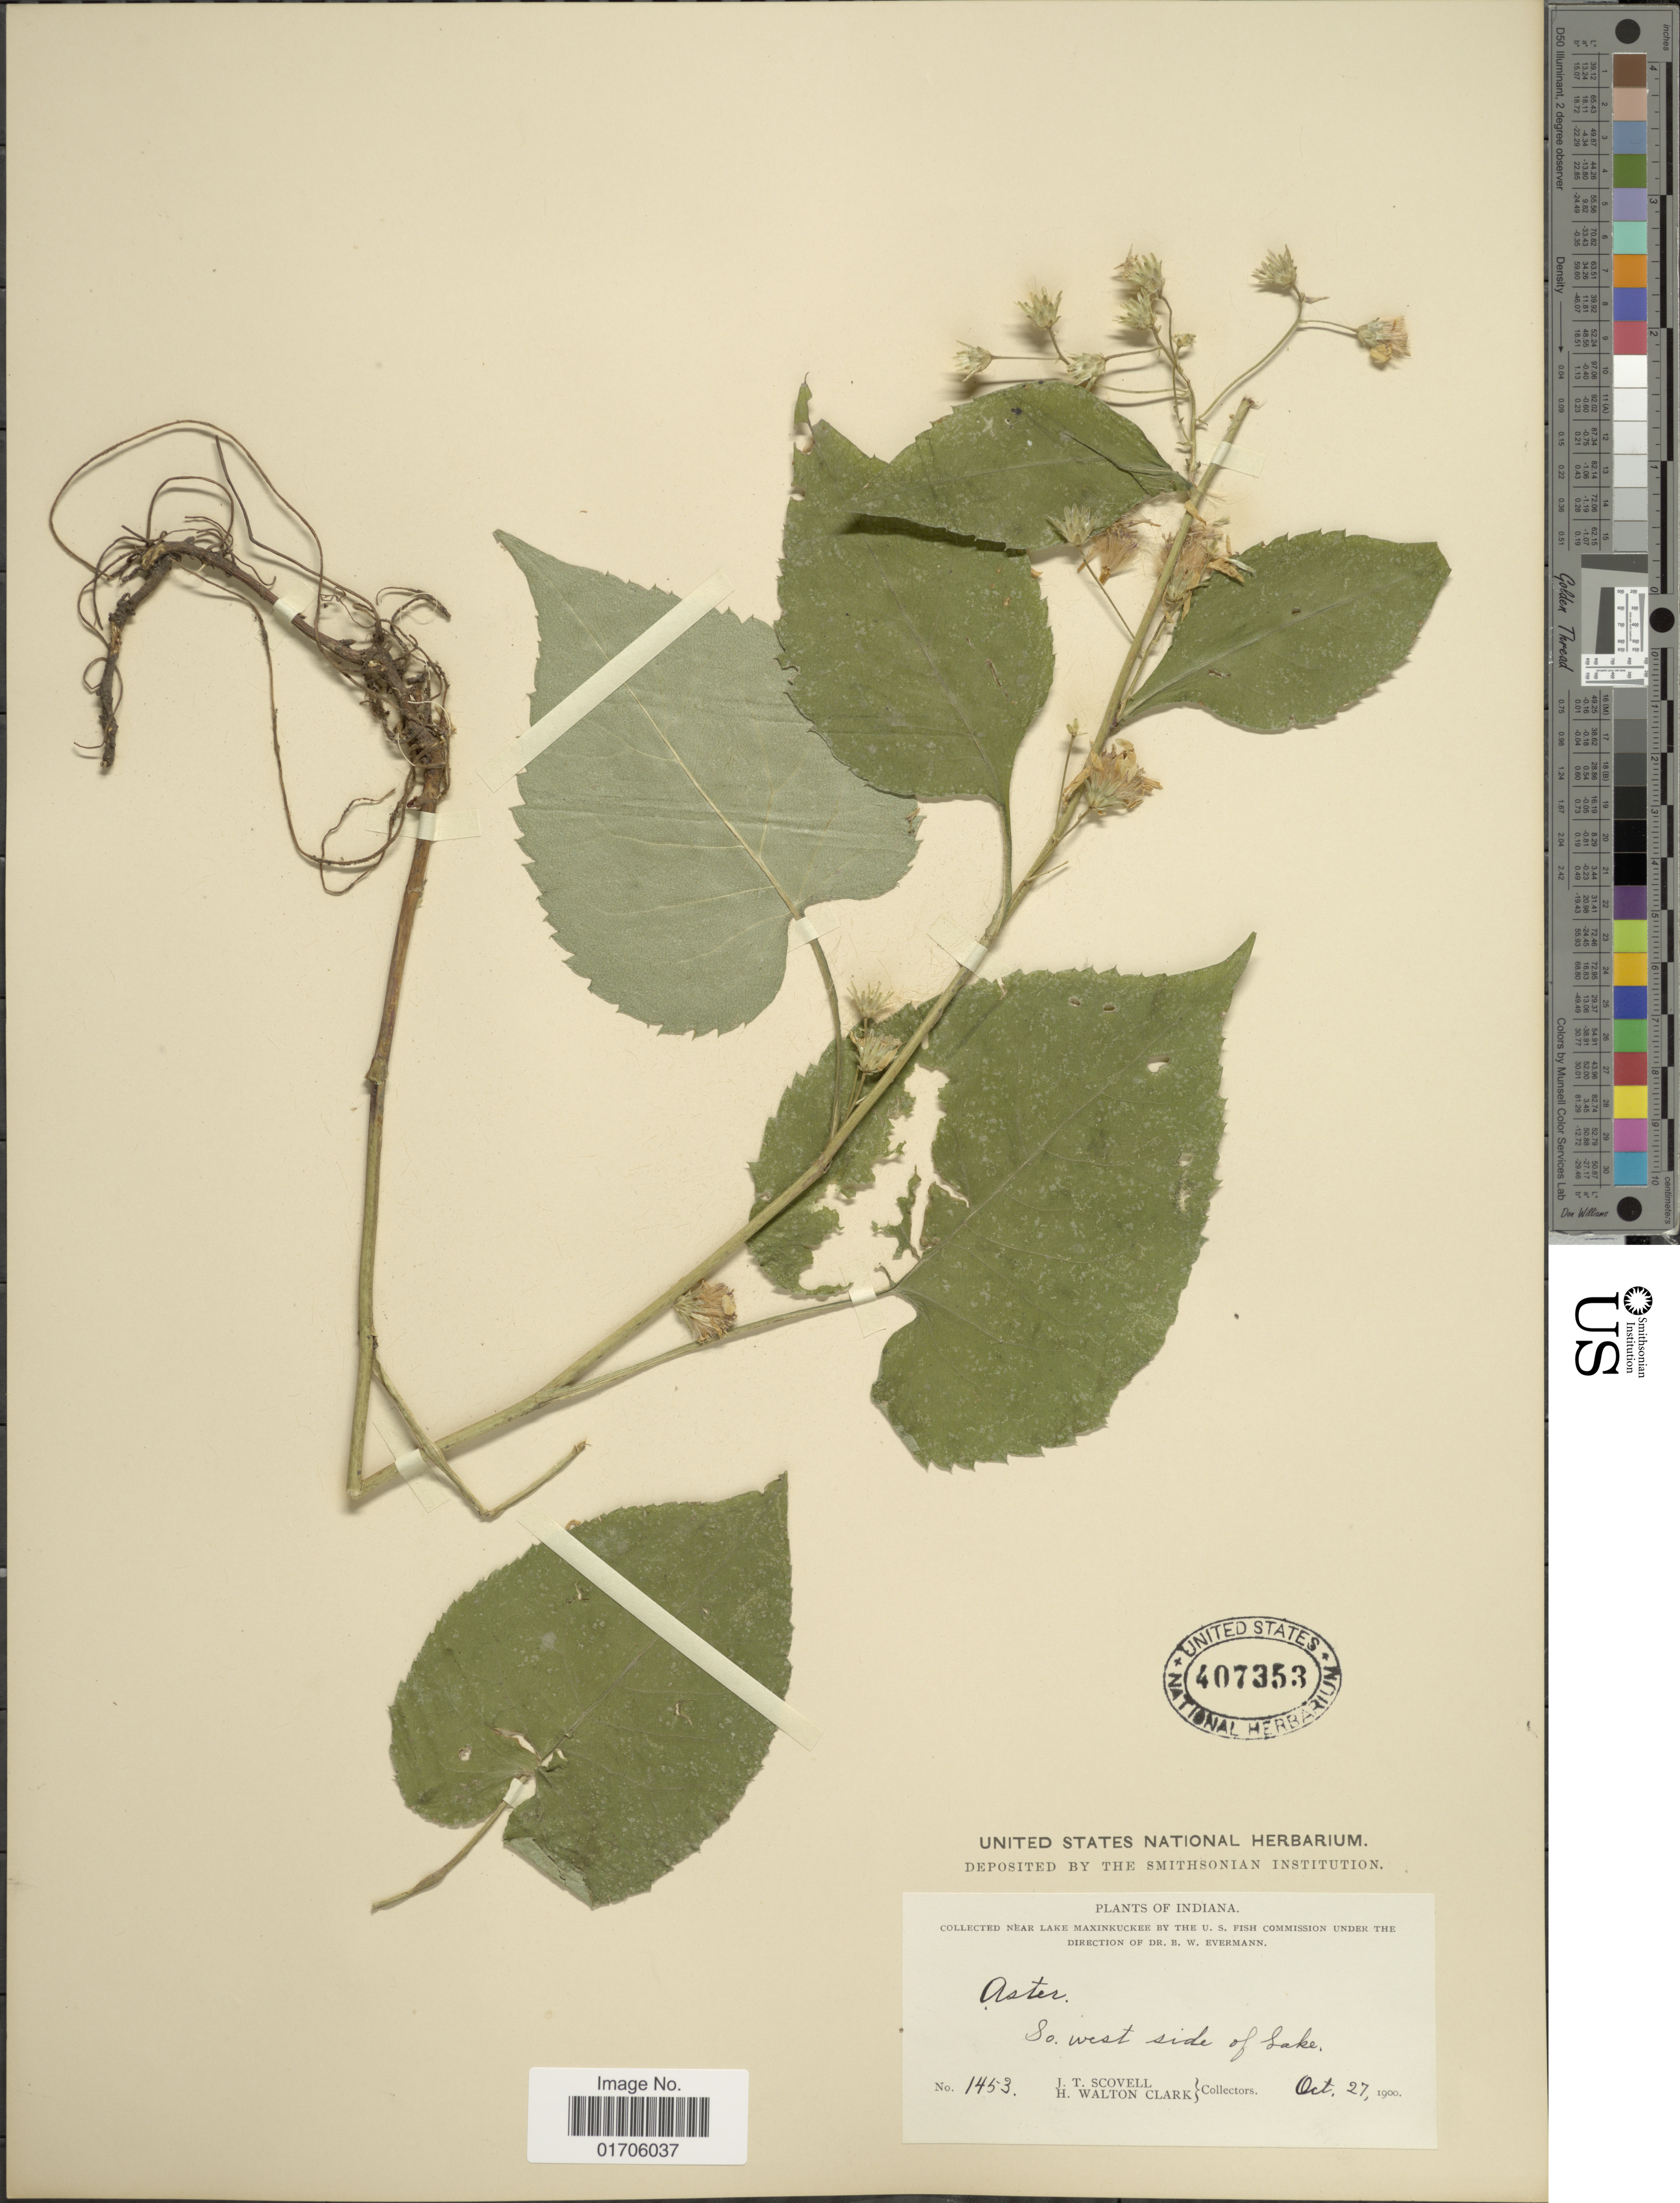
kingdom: Plantae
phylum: Tracheophyta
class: Magnoliopsida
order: Asterales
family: Asteraceae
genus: Eurybia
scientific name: Eurybia sp.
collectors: J. T. Scovell & H. W. Clark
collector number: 1453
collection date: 1900-10-27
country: United States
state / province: Indiana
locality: Near Lake Maxinkuckee. So. west side of Lake.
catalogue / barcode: US 407353